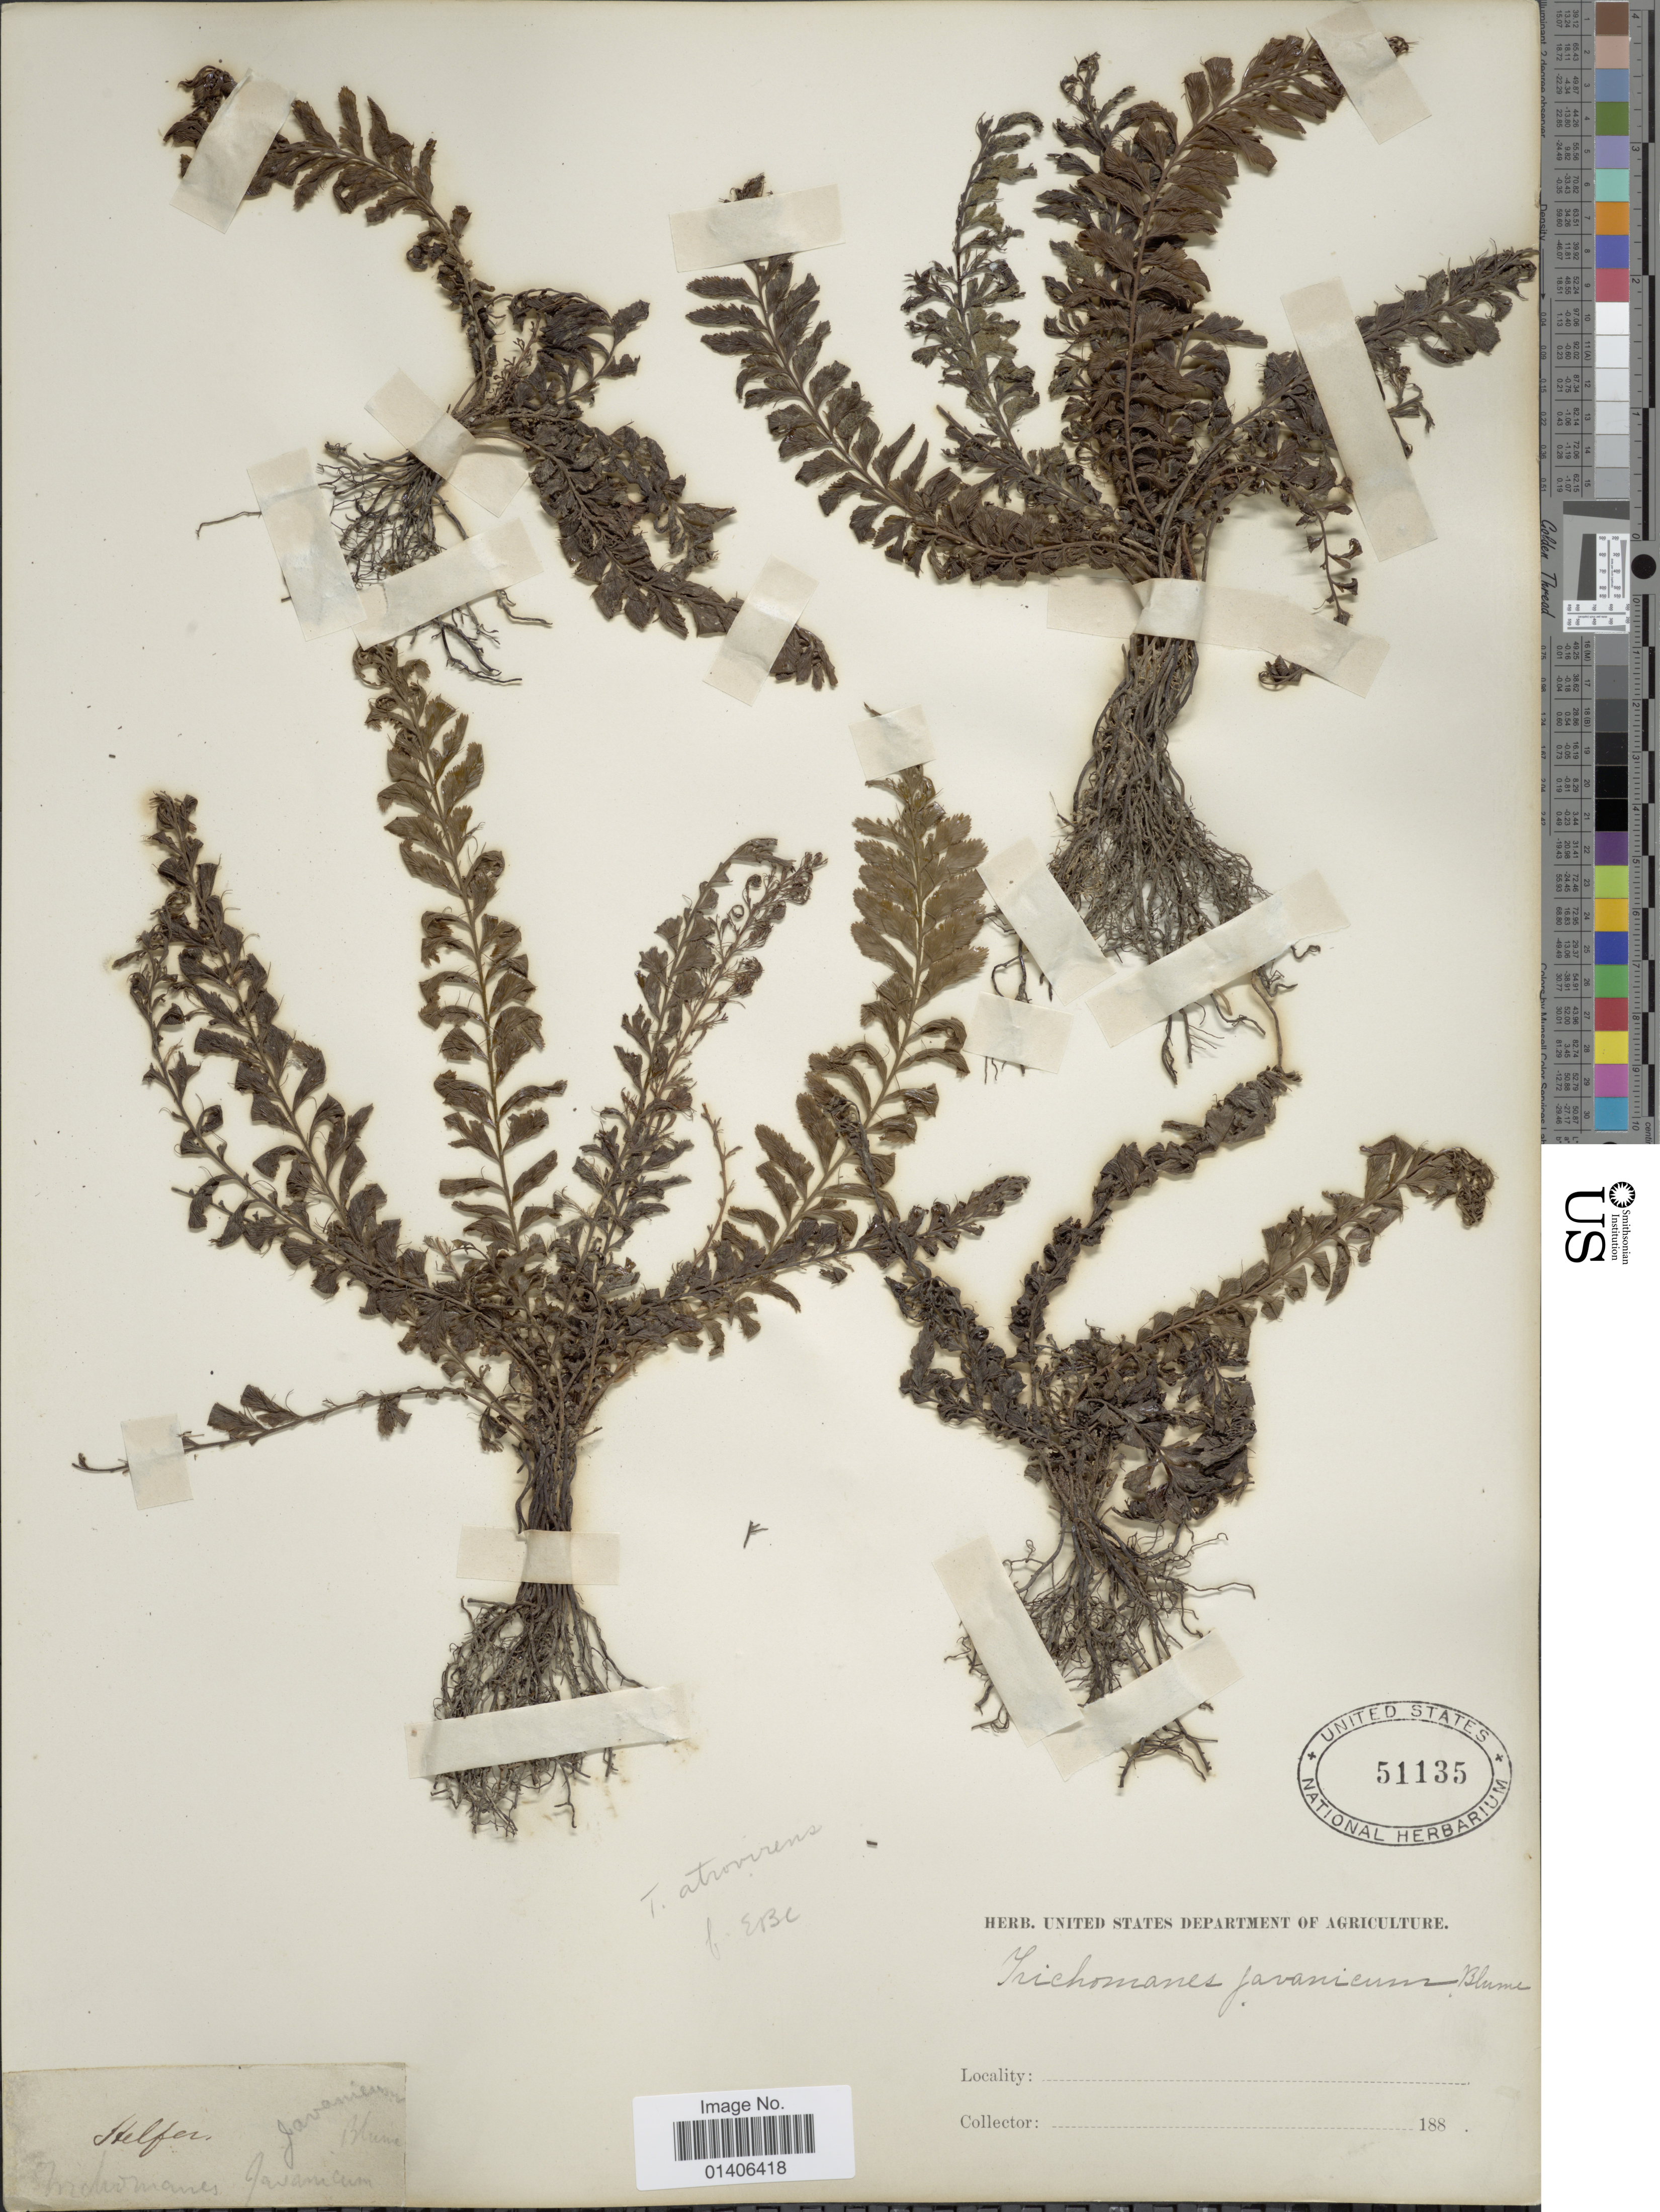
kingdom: Plantae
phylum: Tracheophyta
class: Polypodiopsida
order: Hymenophyllales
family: Hymenophyllaceae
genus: Cephalomanes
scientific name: Cephalomanes javanicum var. javanicum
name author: C. Presl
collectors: Helfer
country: Indonesia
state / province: Java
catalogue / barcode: US 51135